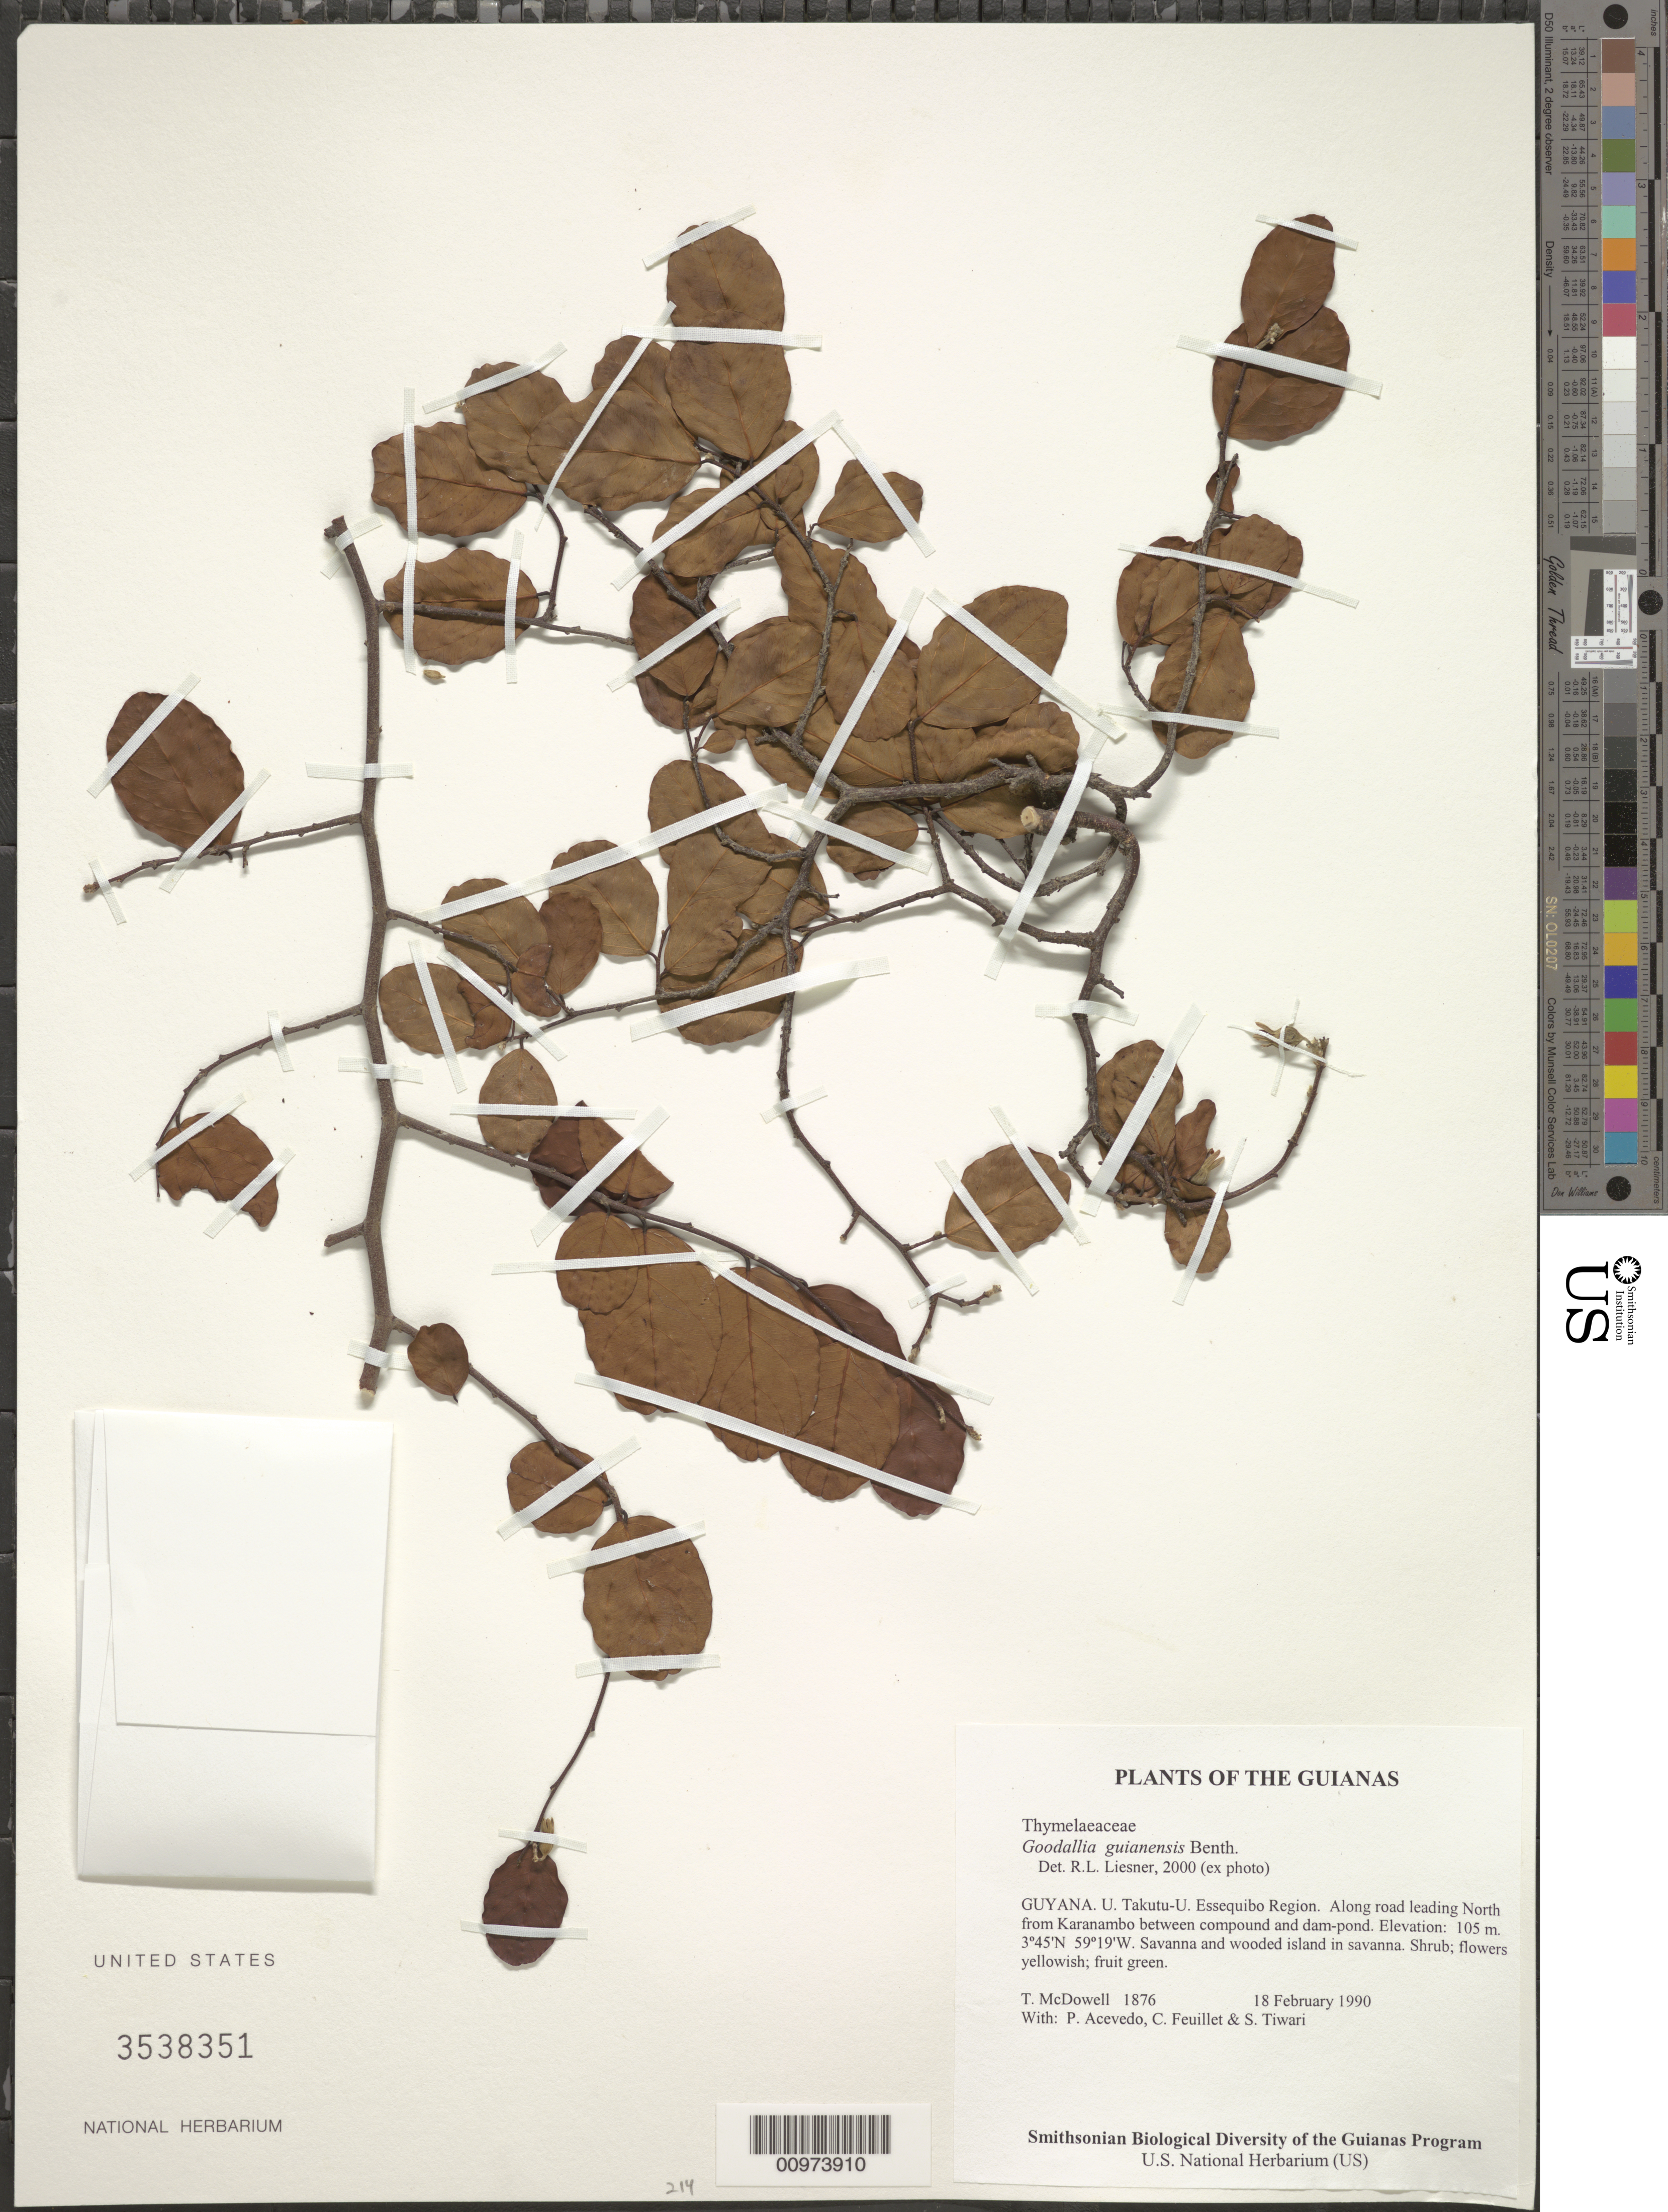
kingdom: Plantae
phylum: Tracheophyta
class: Magnoliopsida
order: Malvales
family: Thymelaeaceae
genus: Goodallia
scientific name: Goodallia guianensis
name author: Benth.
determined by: Sewell, M.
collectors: T. McDowell, P. Acevedo-Rodr., C. Feuillet & S. Tiwari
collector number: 1876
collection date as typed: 18 February 1990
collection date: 1990-02-18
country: Guyana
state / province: U. Takutu-U. Essequibo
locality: Along road leading North from Karanambo between compound and dam-pond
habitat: Savanna and wooded island in savanna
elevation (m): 105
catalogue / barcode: US 3538351